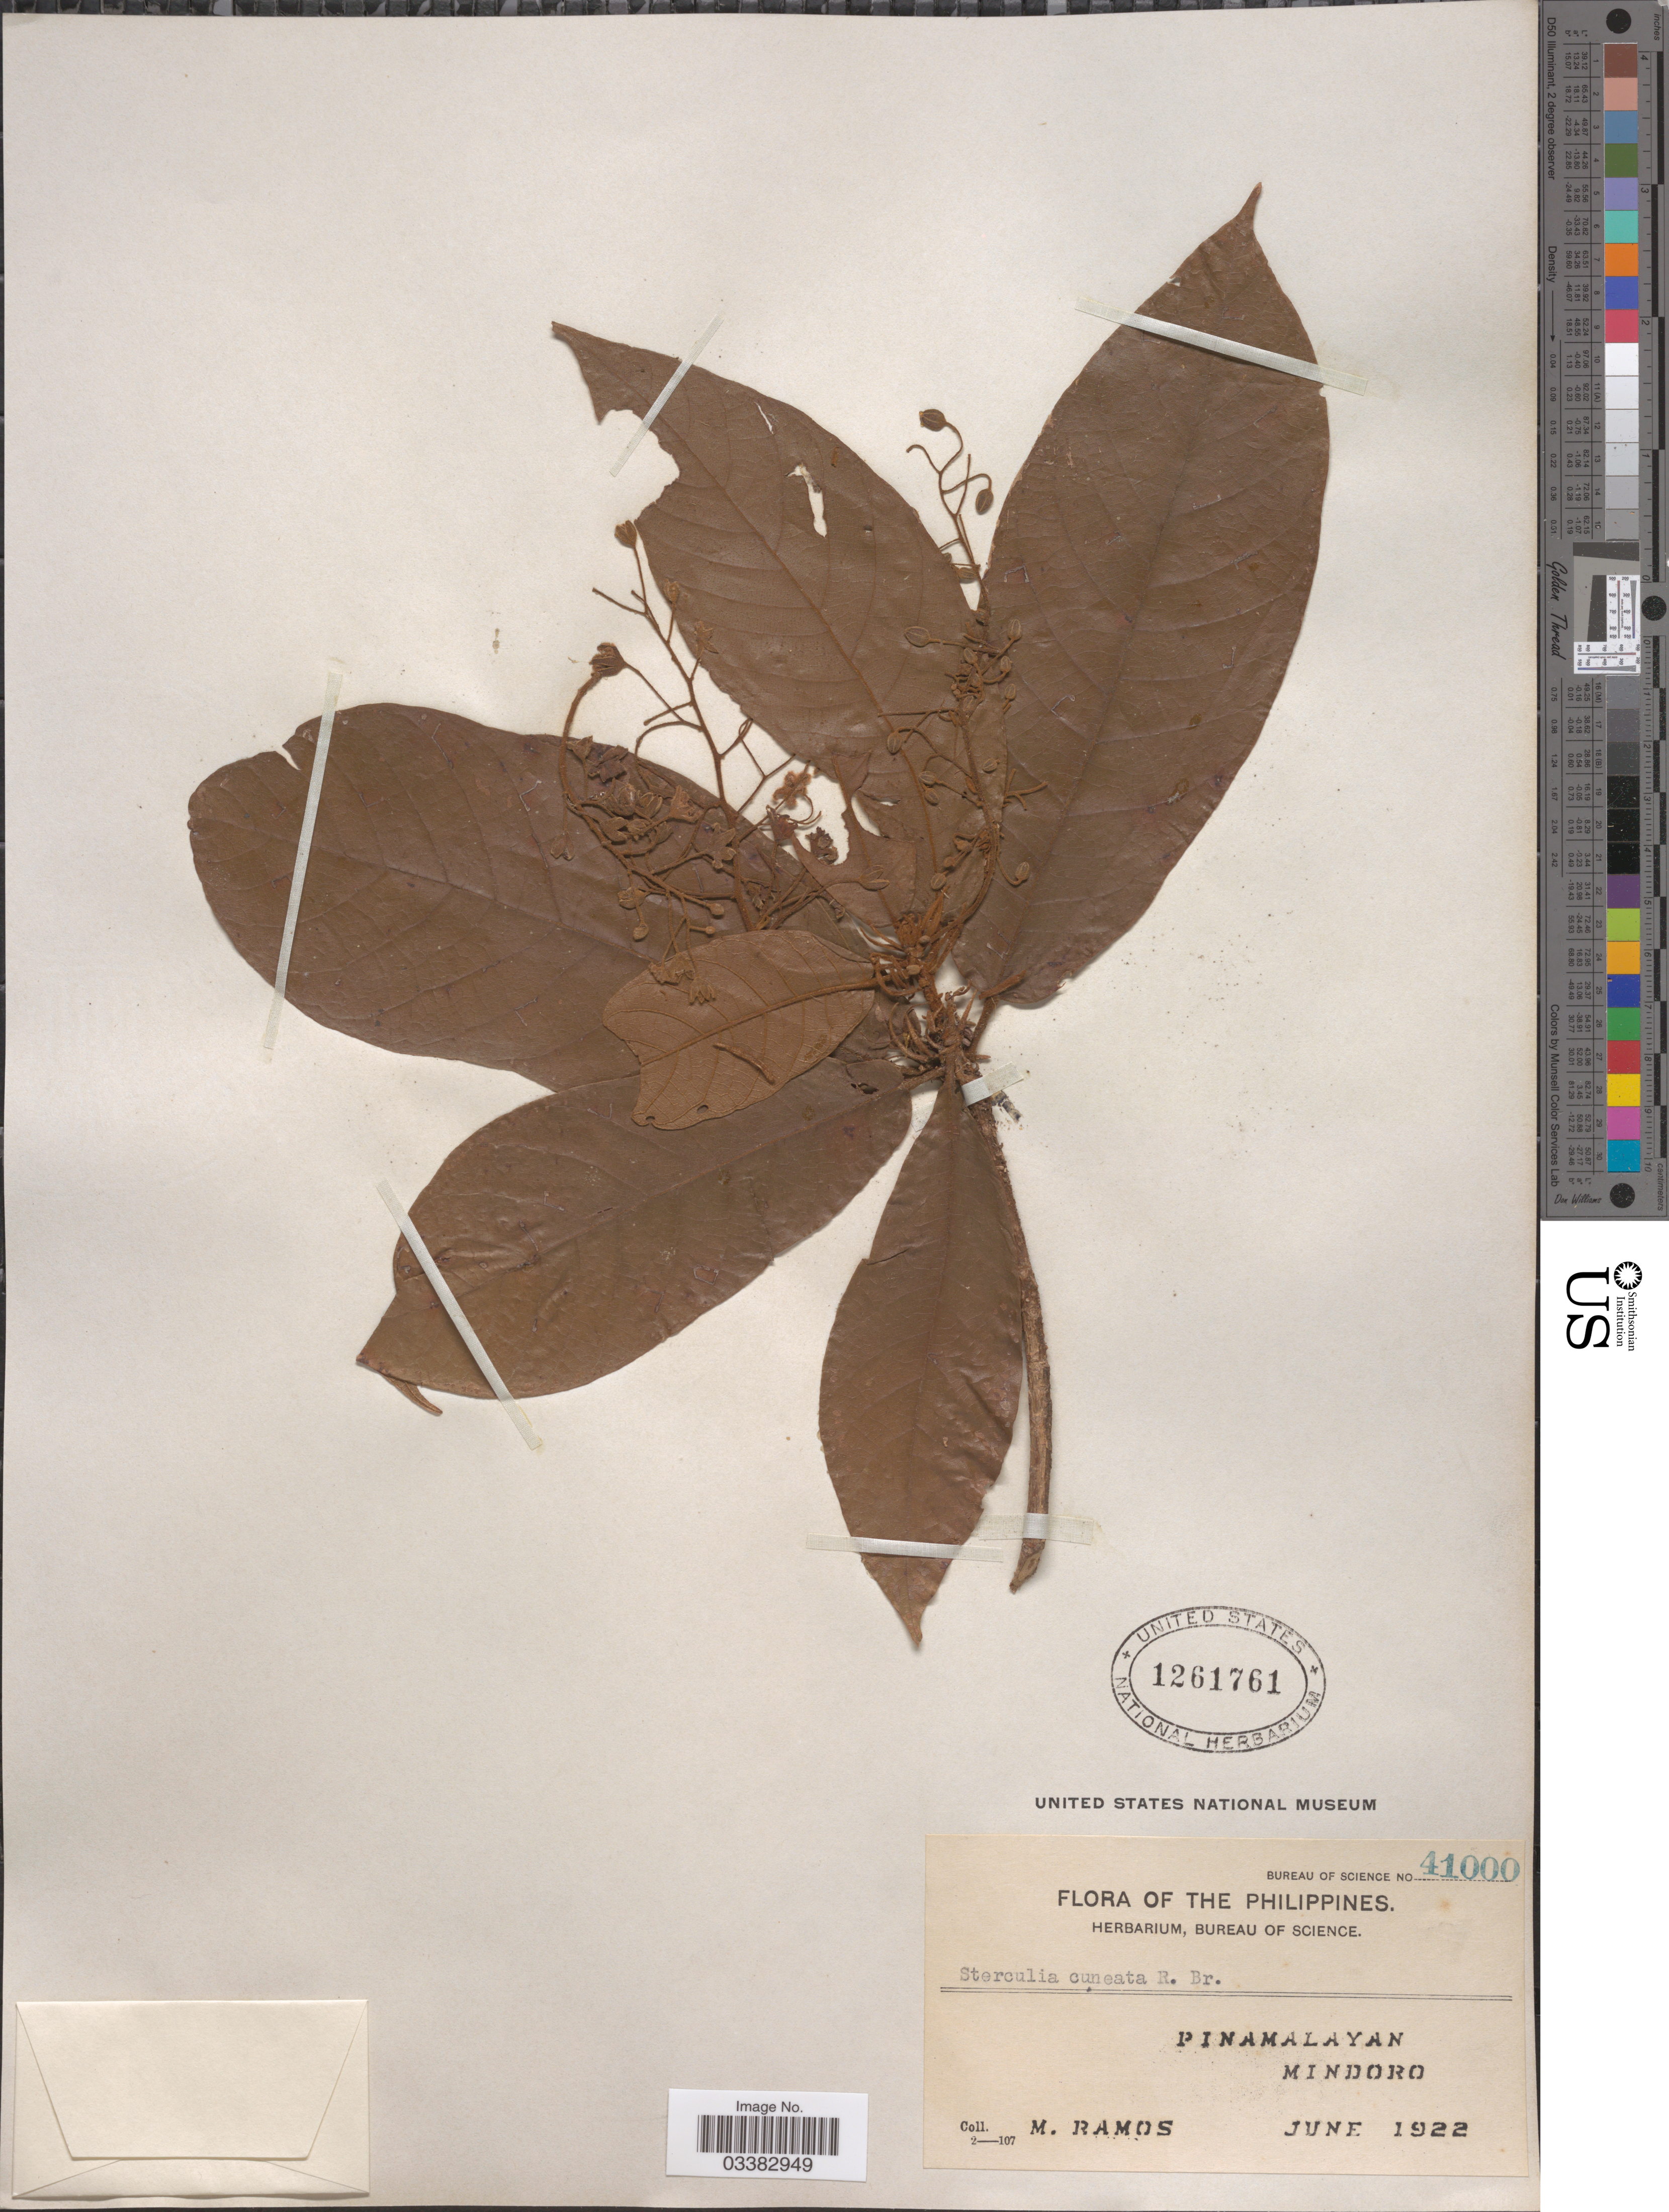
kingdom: Plantae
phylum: Tracheophyta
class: Magnoliopsida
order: Malvales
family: Malvaceae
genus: Sterculia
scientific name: Sterculia cuneata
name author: R. Br.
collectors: M. Ramos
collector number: Bureau of Science 41000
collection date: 1922-06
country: Philippines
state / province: Mimaropa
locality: Pinamalayan, Mindoro.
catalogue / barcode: US 1261761